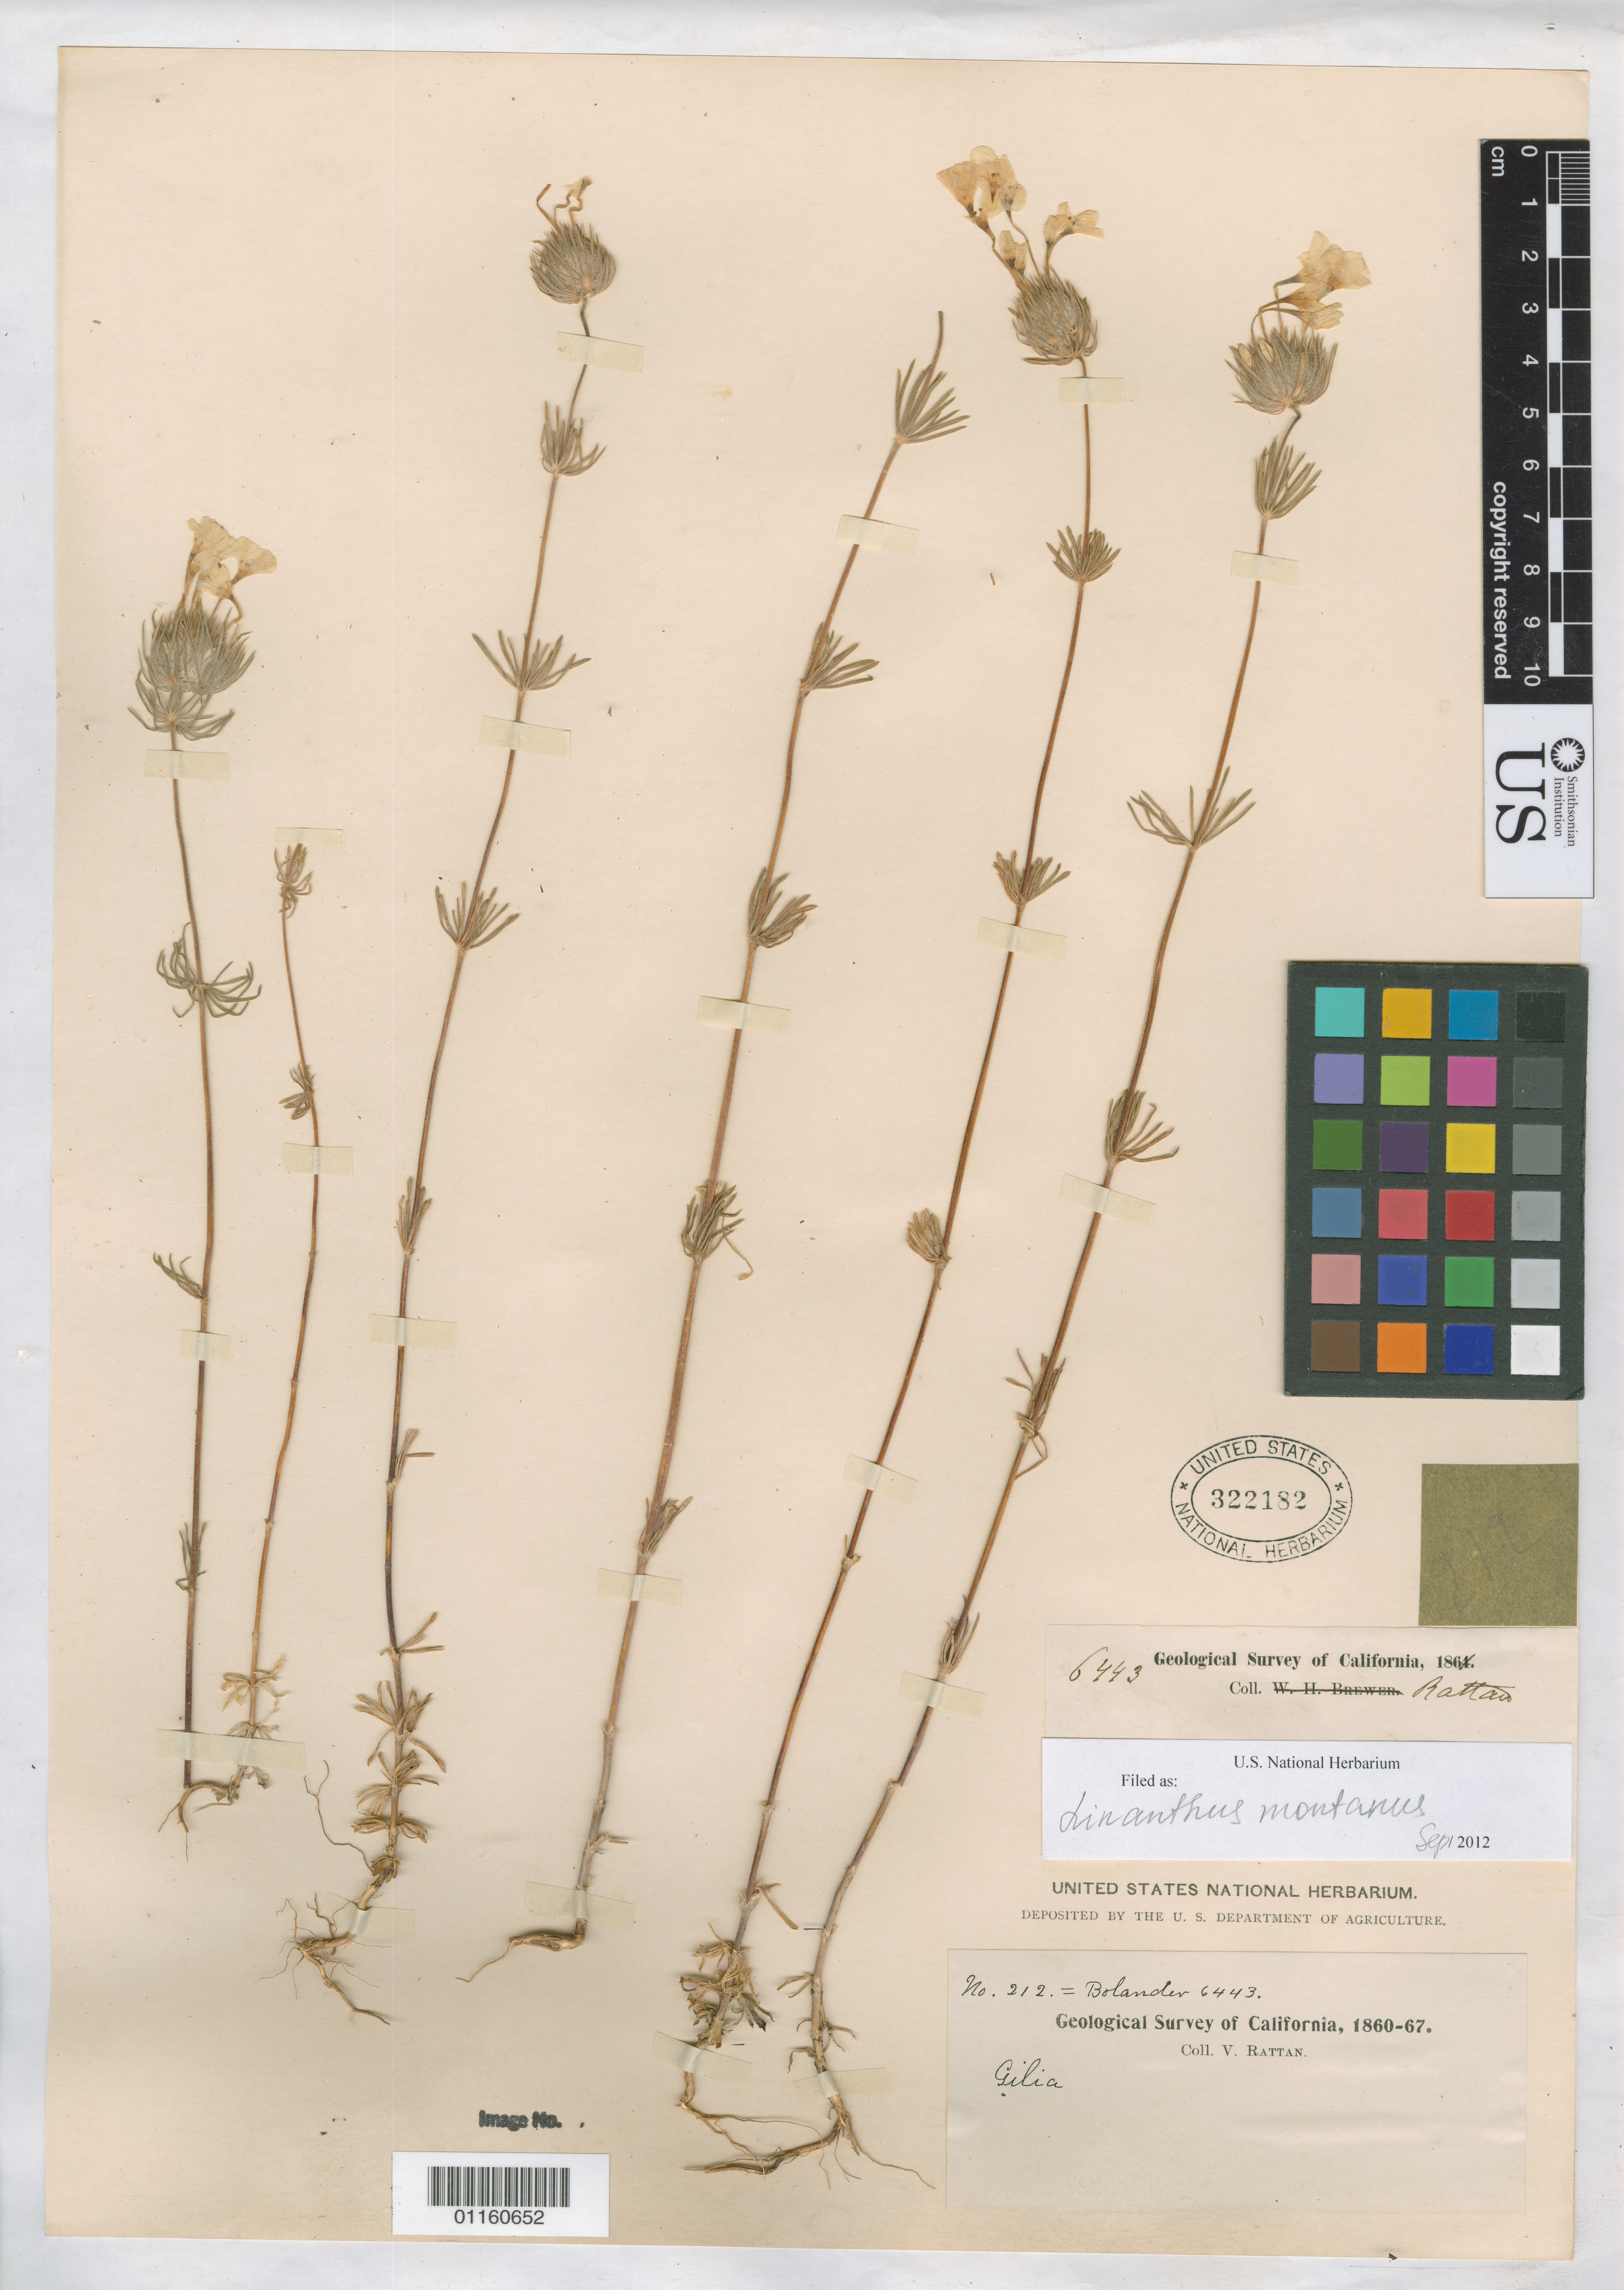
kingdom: Plantae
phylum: Tracheophyta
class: Magnoliopsida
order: Ericales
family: Polemoniaceae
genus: Leptosiphon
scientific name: Leptosiphon montanus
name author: (Greene) J.M. Porter & L.A. Johnson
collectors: V. Rattan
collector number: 212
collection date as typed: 1860 to -- --- 1867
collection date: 1860/1867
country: United States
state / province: California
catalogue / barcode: US 322182